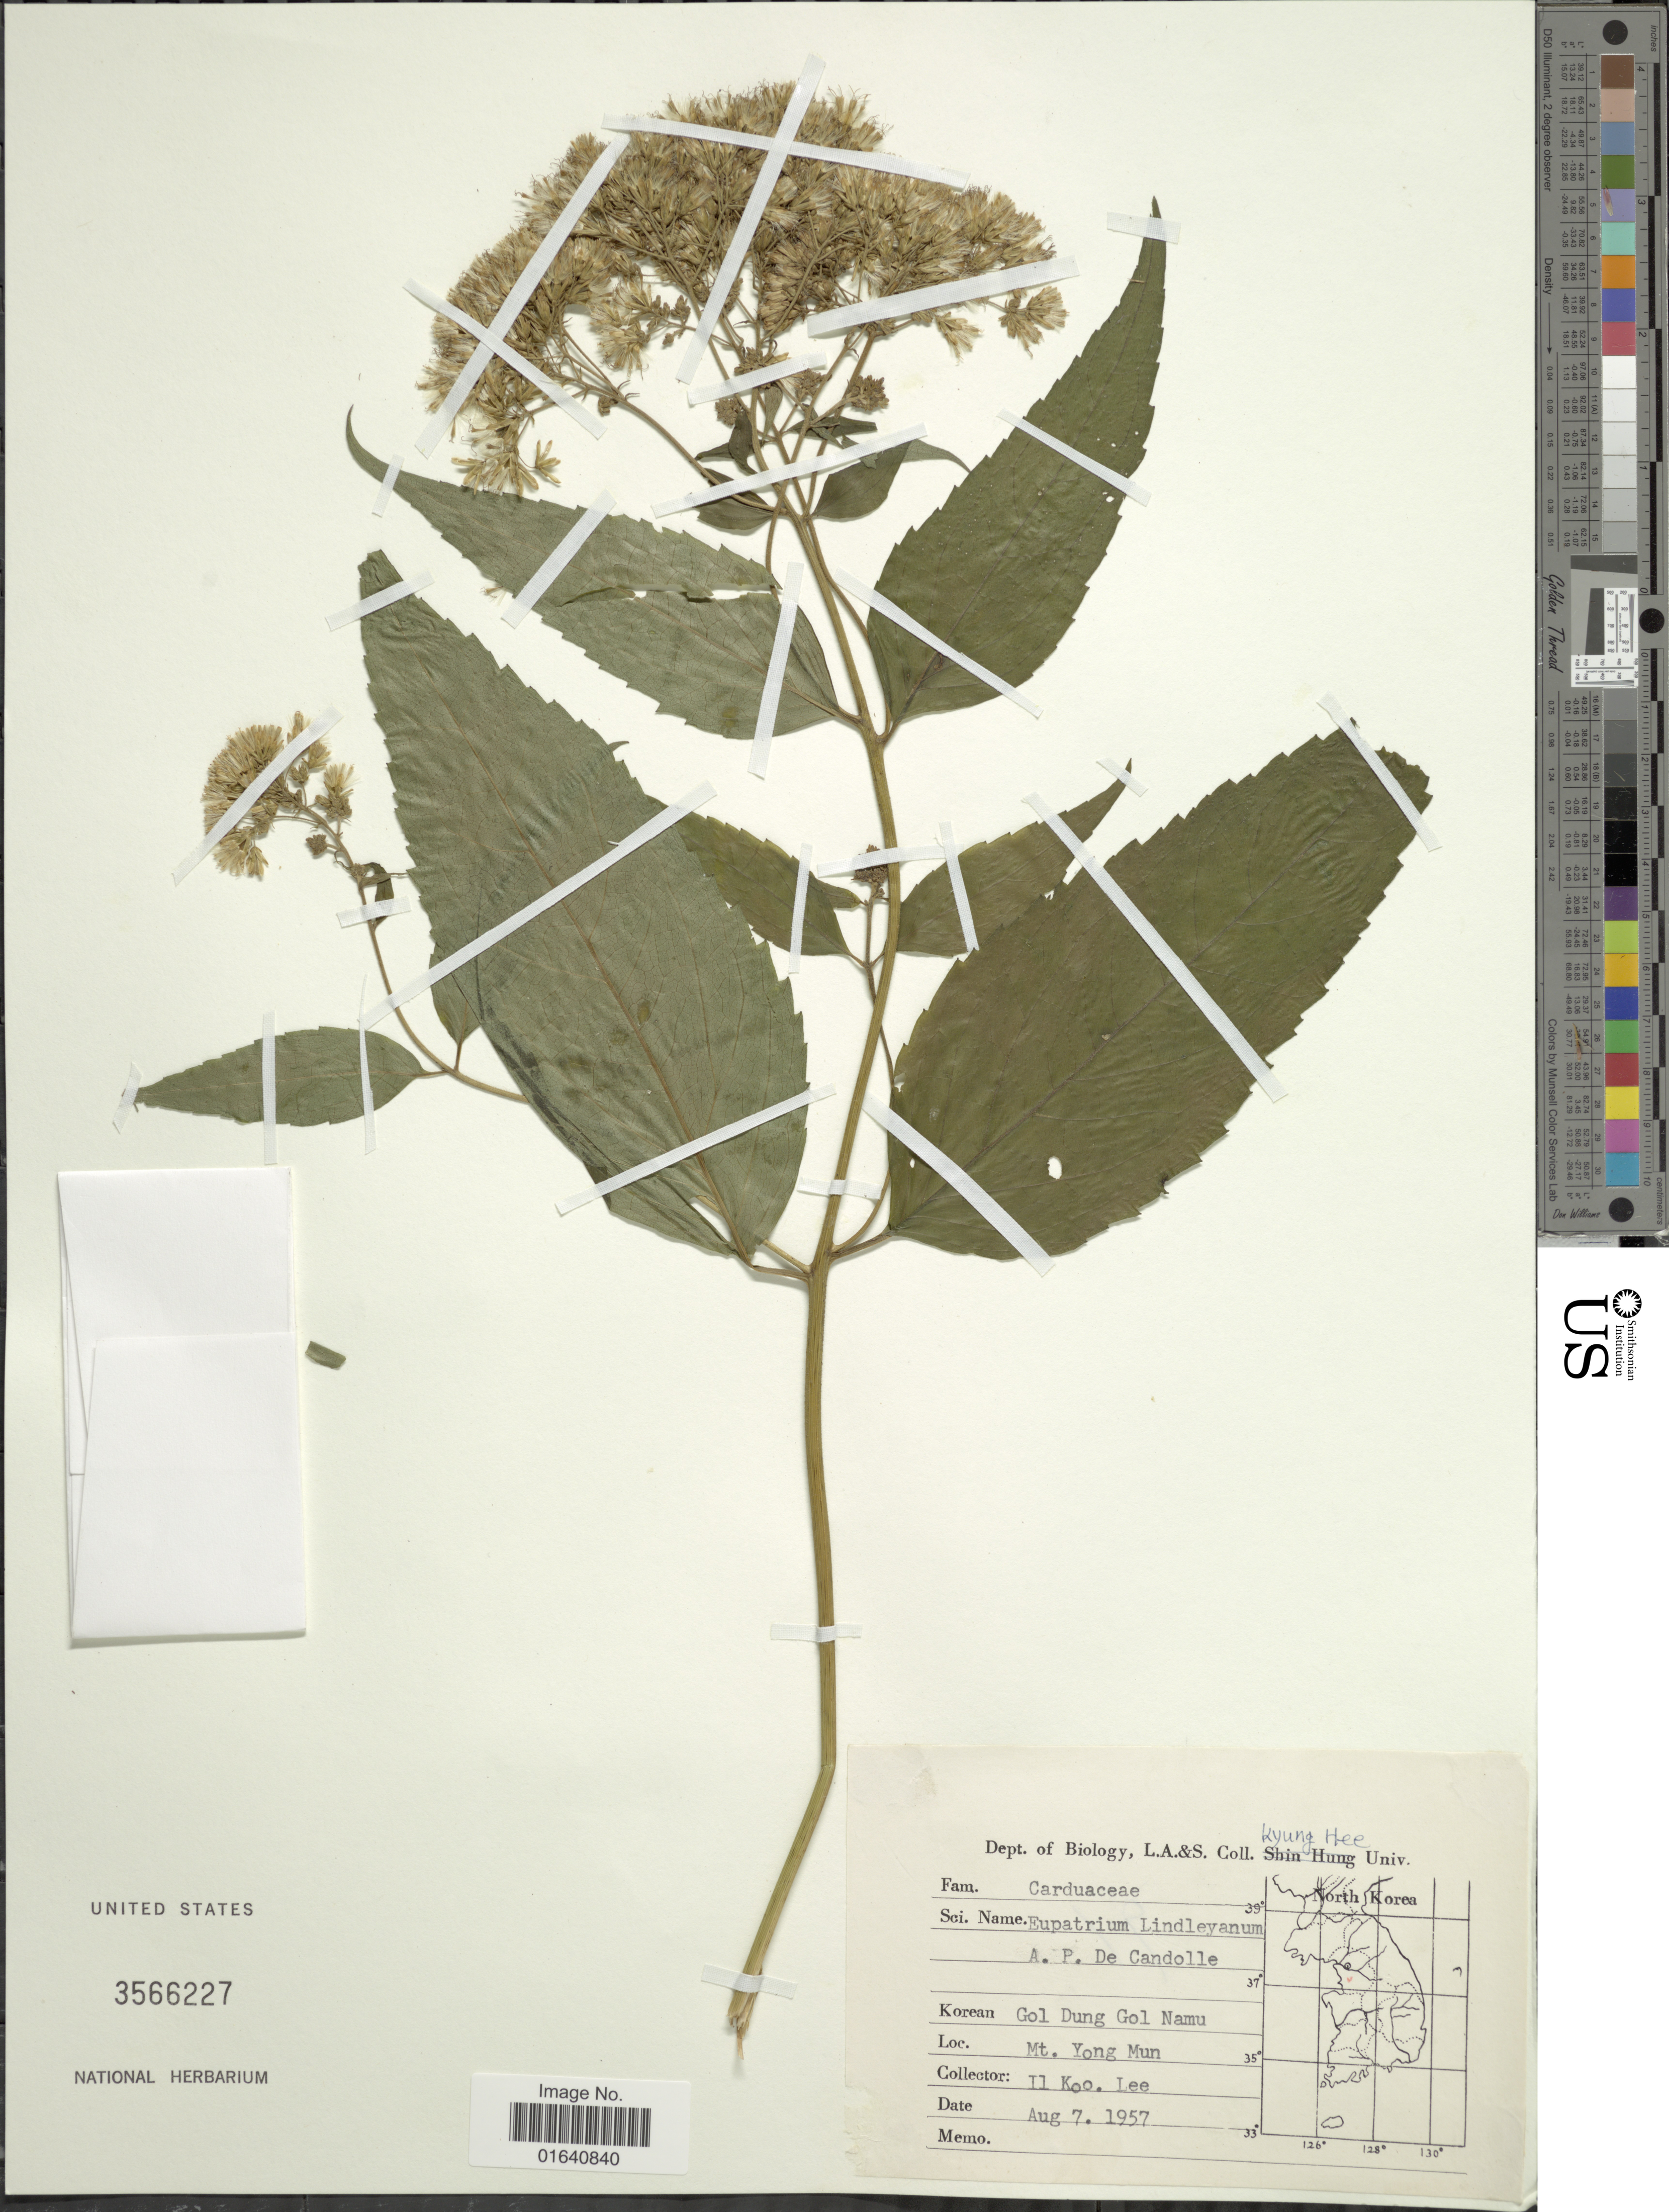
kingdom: Plantae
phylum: Tracheophyta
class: Magnoliopsida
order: Asterales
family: Asteraceae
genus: Eupatorium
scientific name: Eupatorium lindleyanum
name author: DC.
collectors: I. Lee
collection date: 1957-08-07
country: North Korea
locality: Korean Gol Dung Gol Namu, Mt Yong Mun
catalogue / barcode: US 3566227